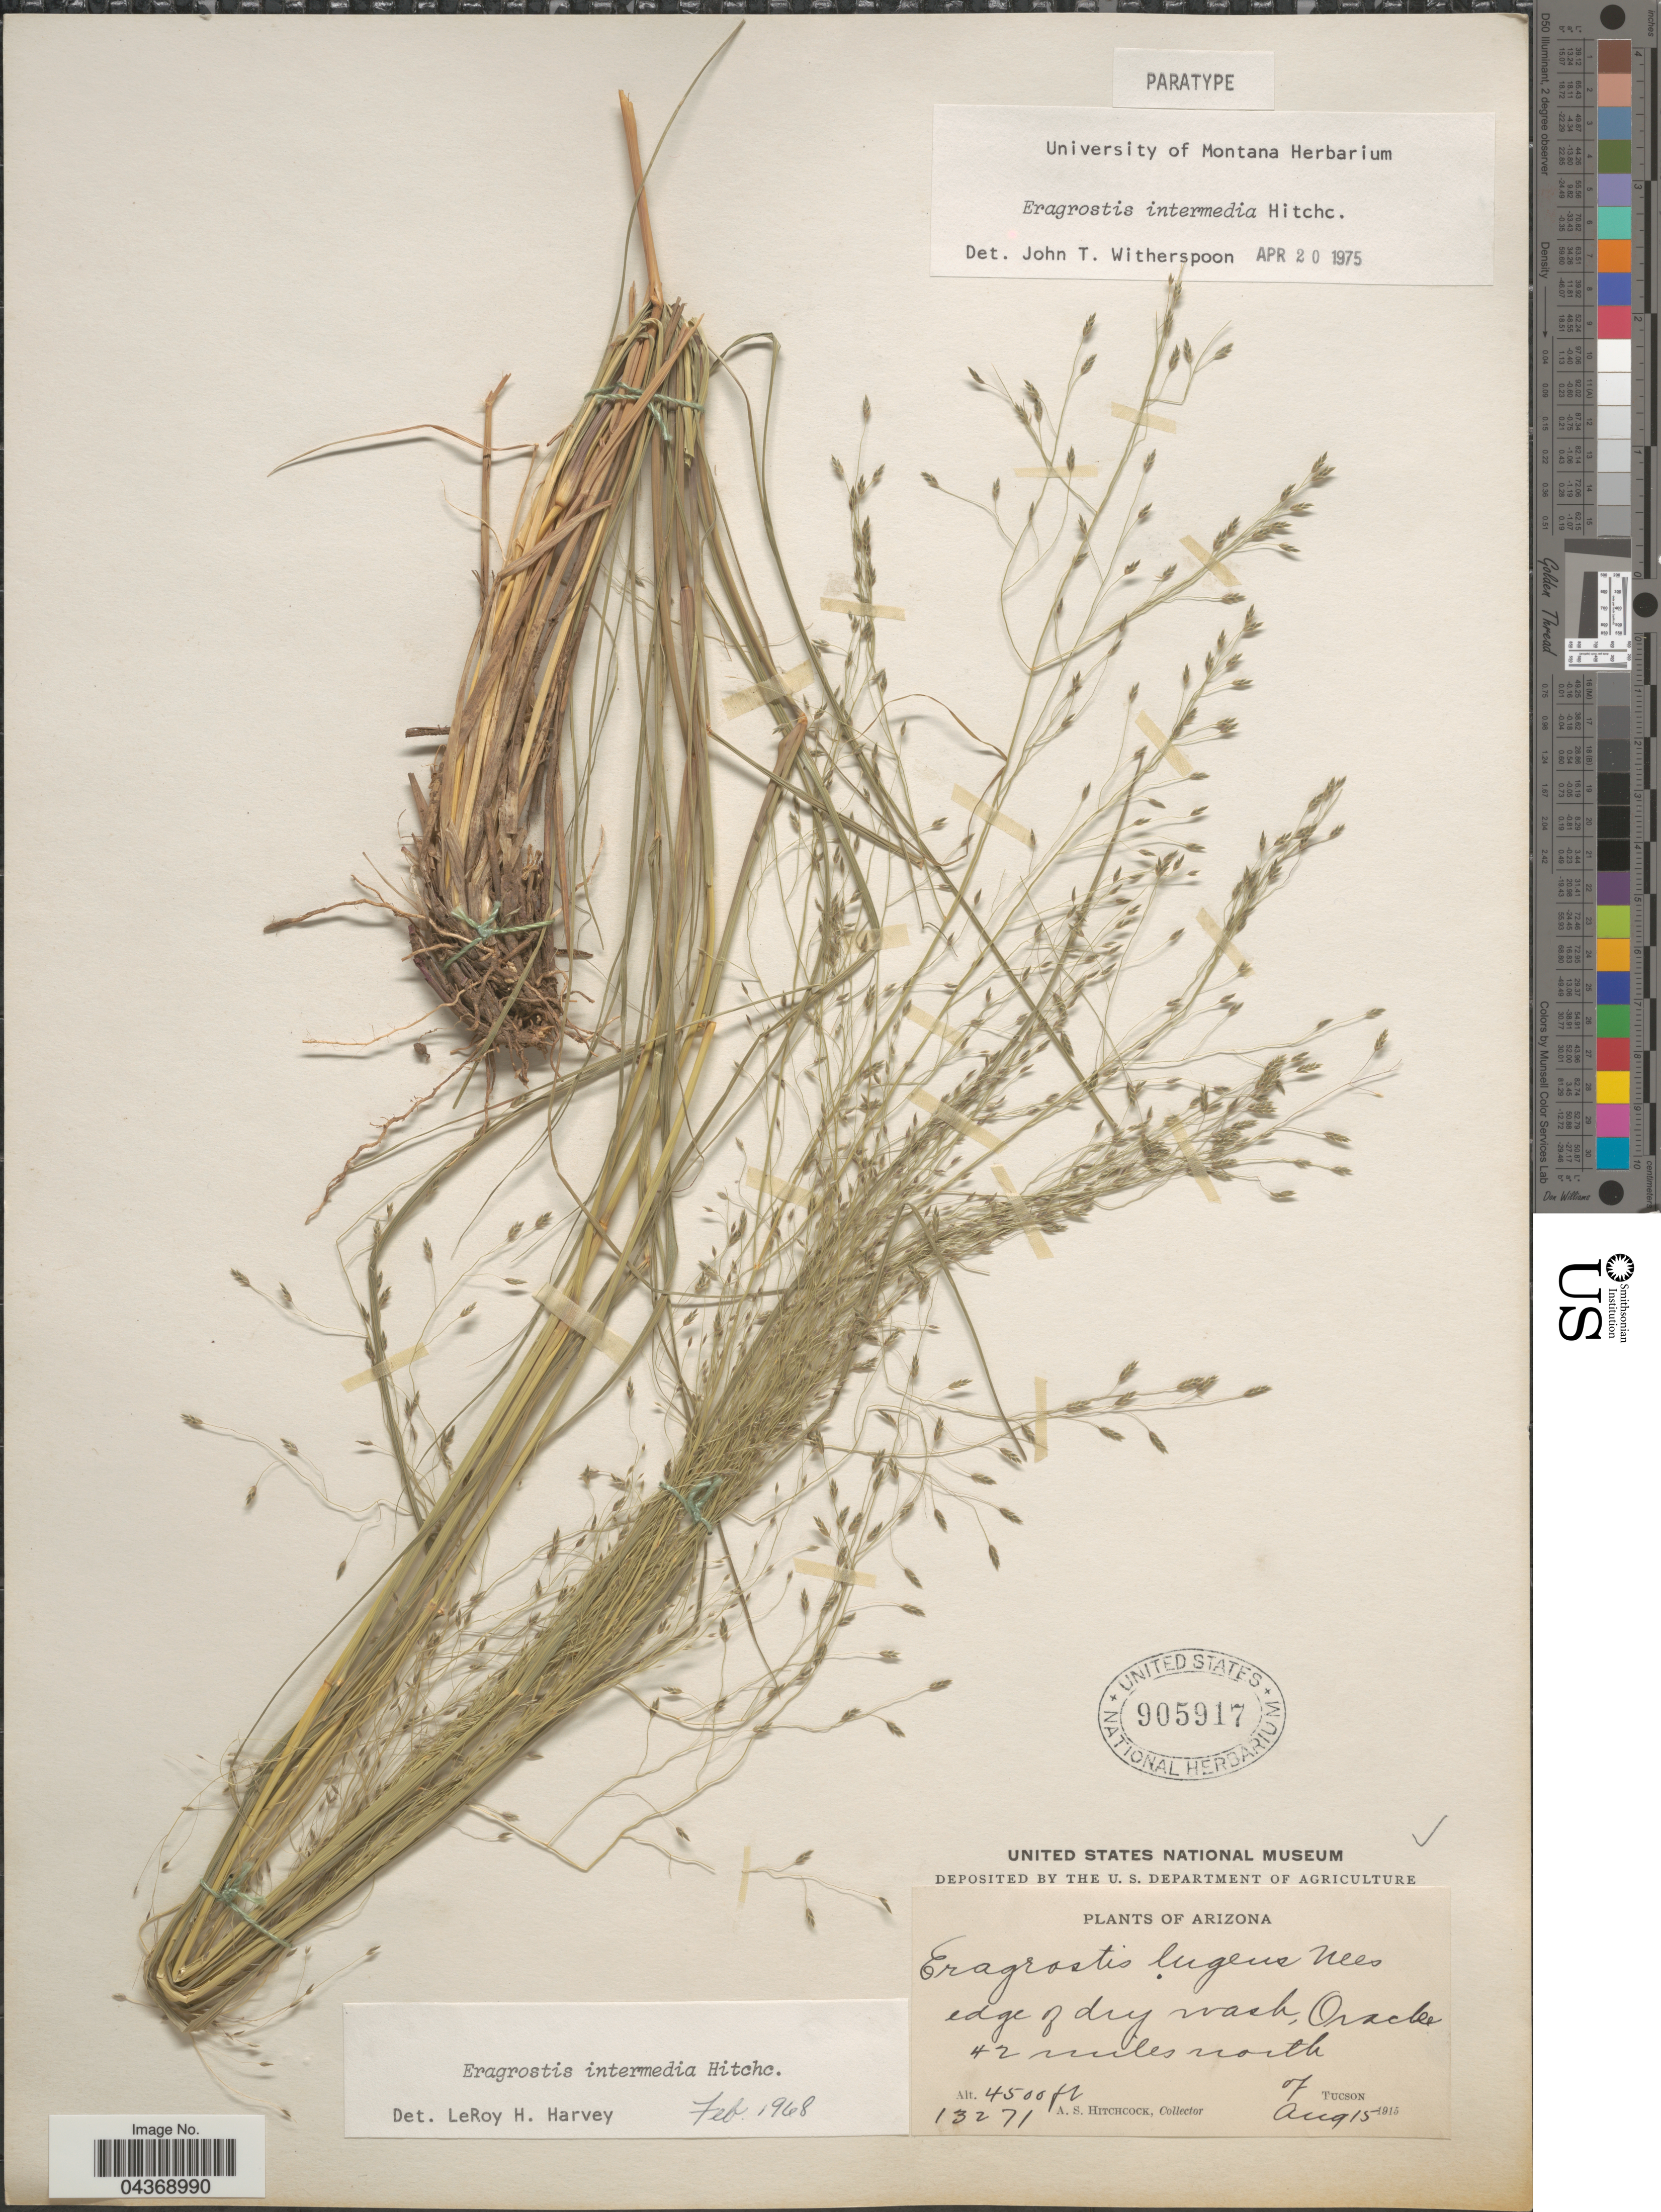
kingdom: Plantae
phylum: Tracheophyta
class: Liliopsida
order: Poales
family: Poaceae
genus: Eragrostis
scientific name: Eragrostis intermedia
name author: Hitchc.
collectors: A. S. Hitchcock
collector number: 13271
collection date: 1915-08-15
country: United States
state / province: Arizona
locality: Edge of dry wash, Oracle 42 miles north of Tucson.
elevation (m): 1372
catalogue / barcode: US 905917